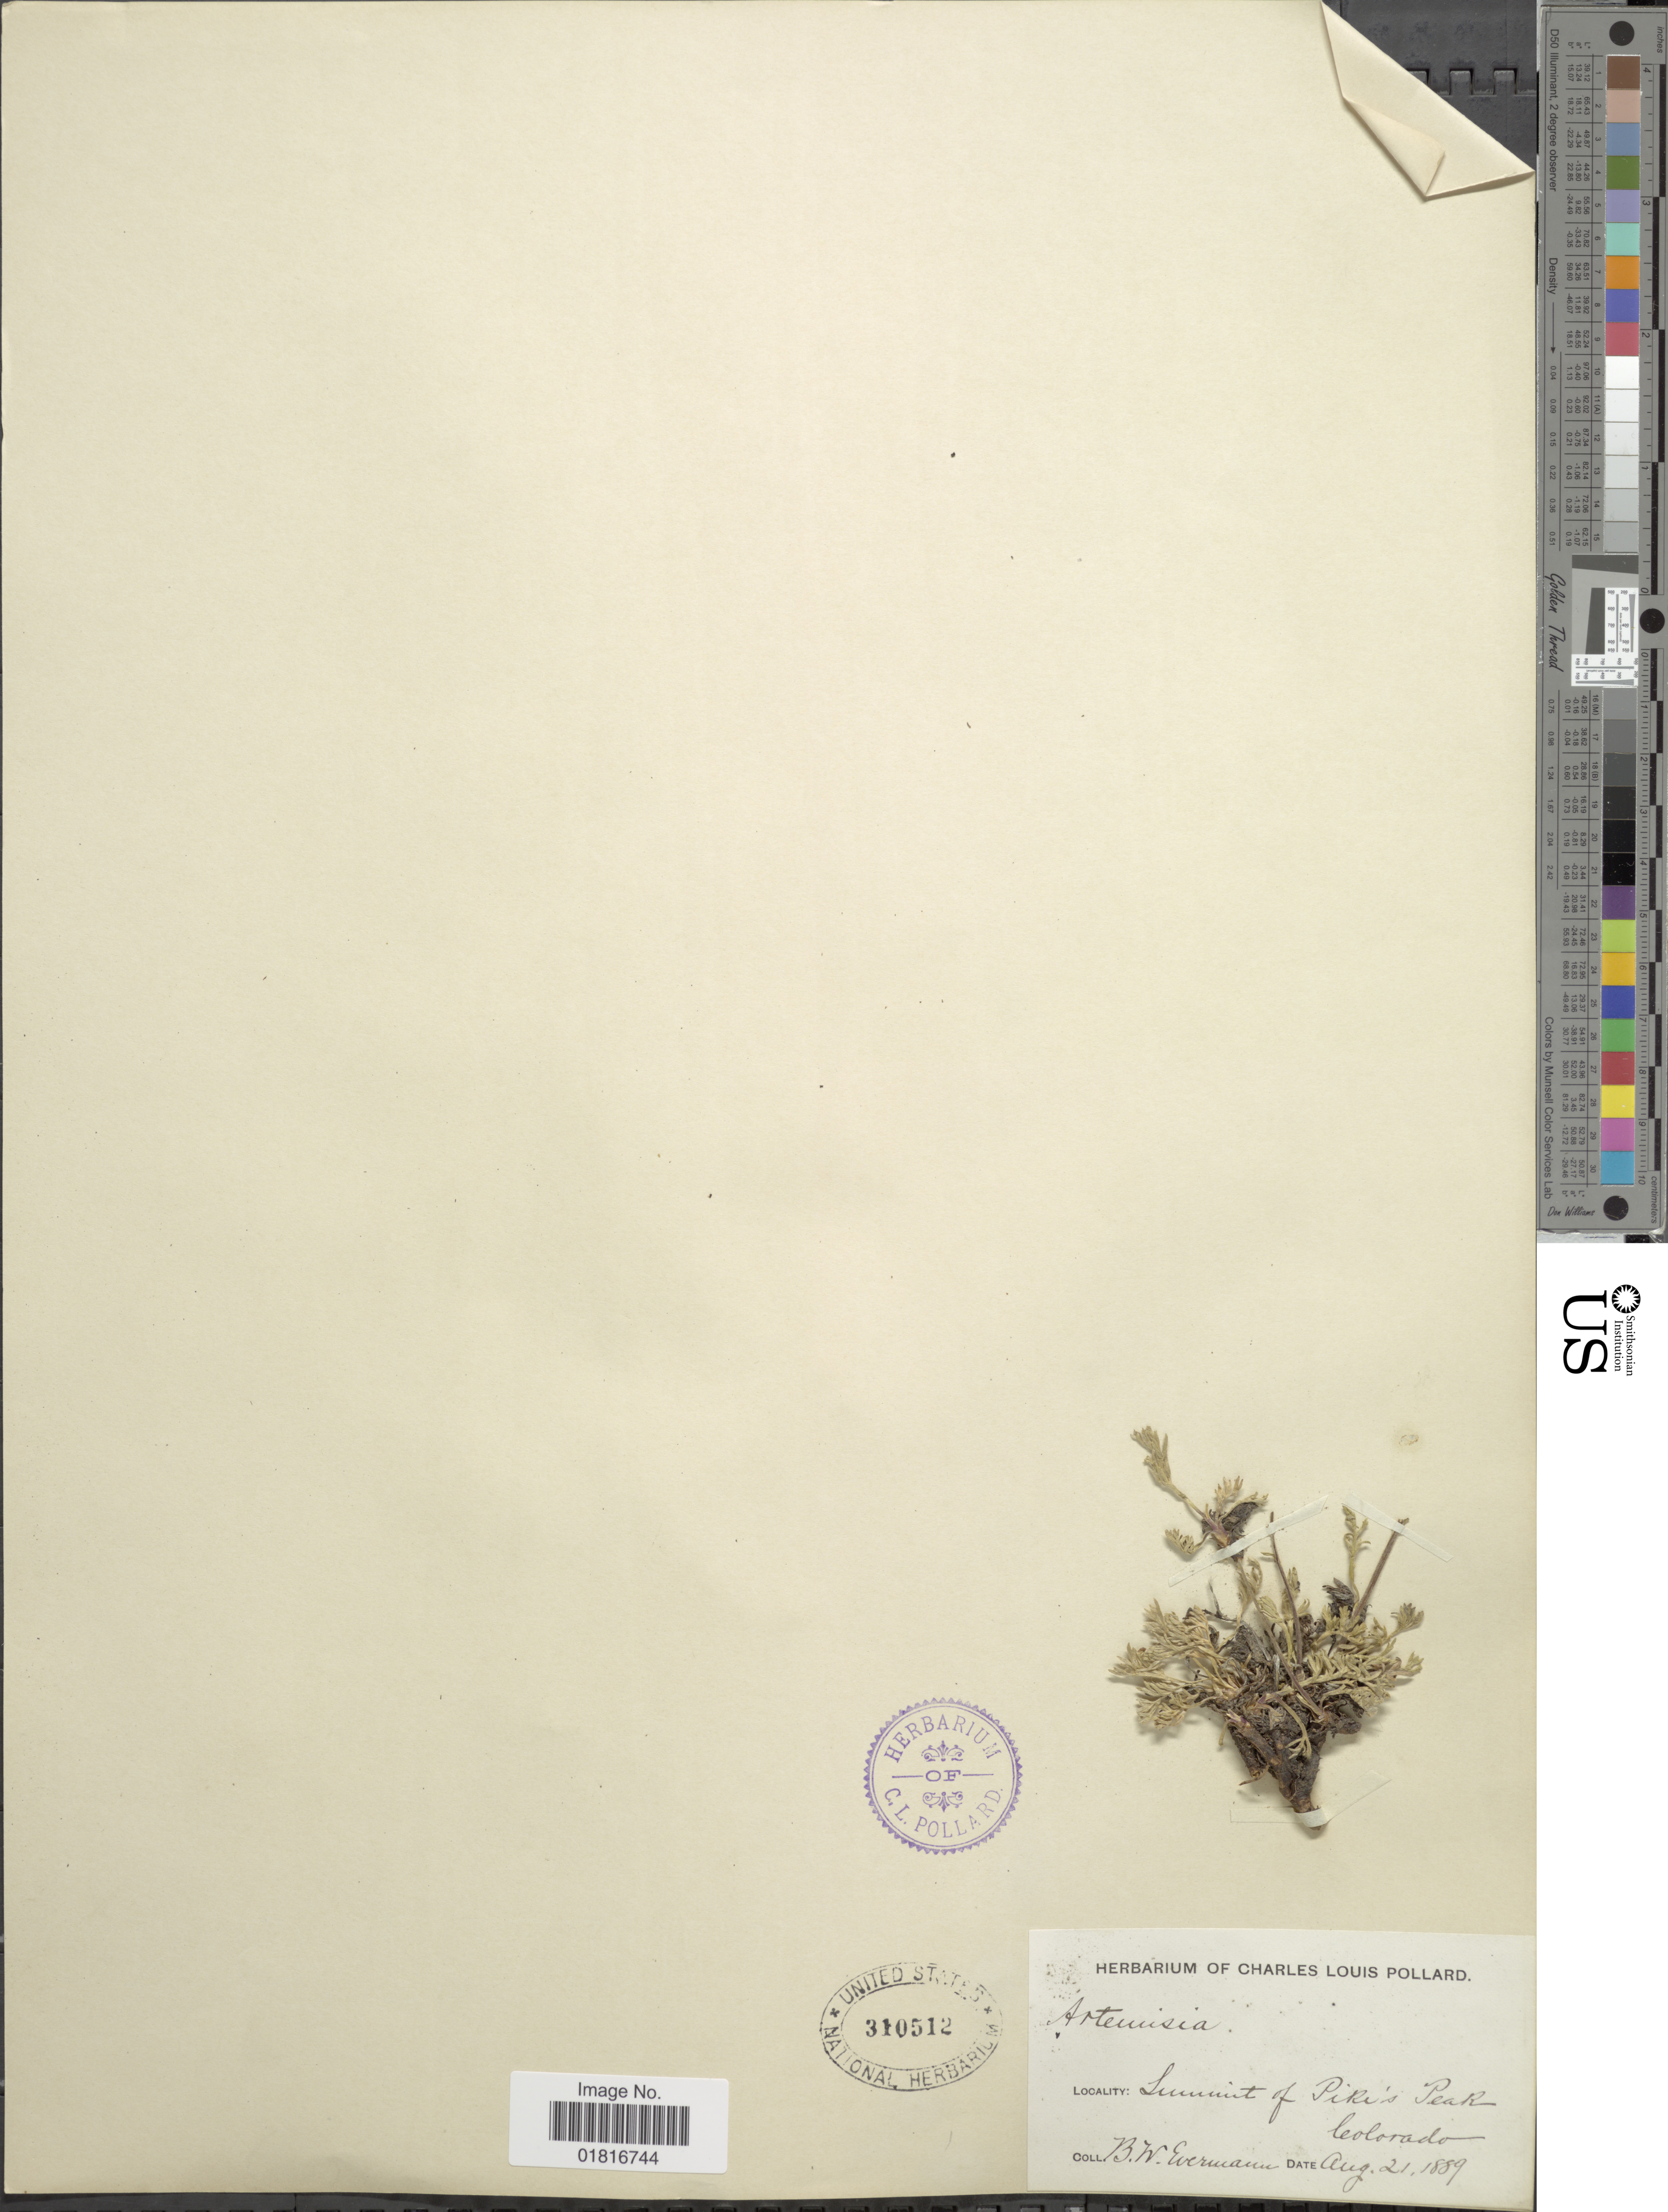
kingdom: Plantae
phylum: Tracheophyta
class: Magnoliopsida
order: Asterales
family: Asteraceae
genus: Artemisia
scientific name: Artemisia scopulorum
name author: A. Gray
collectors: B. W. Evermann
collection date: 1889-08-21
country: United States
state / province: Colorado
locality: Summit of Piki's Peak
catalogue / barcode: US 310512